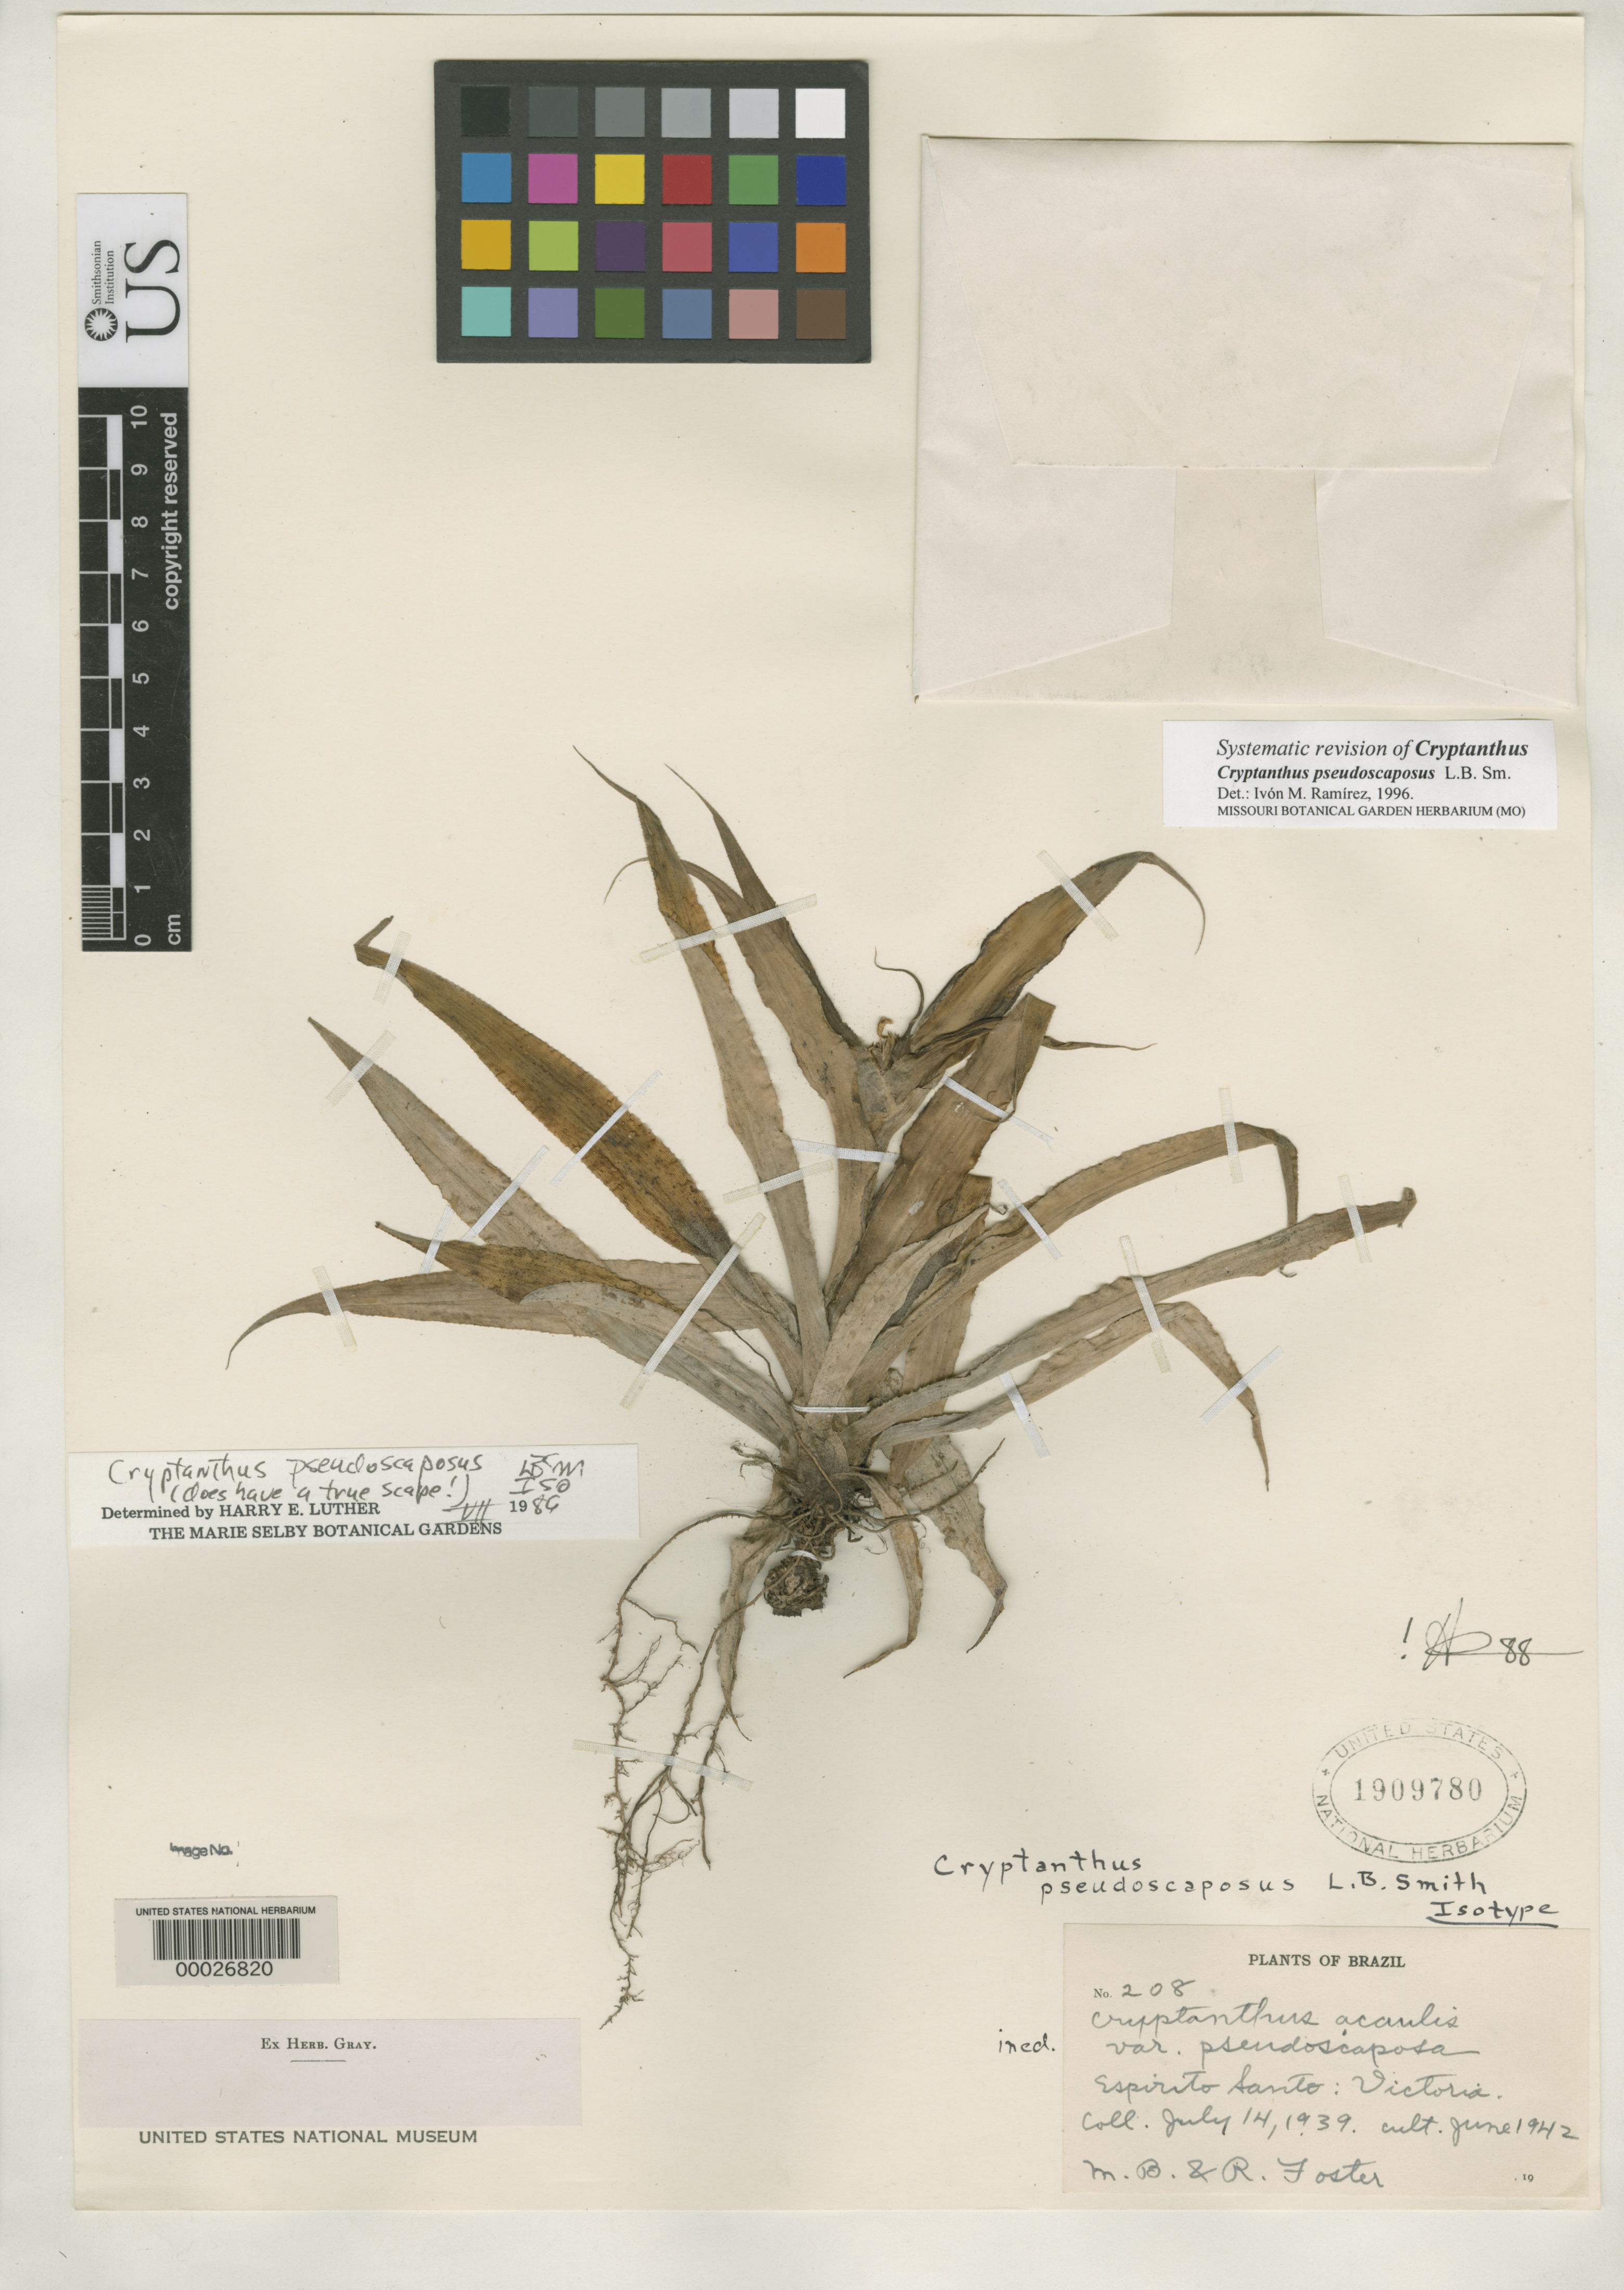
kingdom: Plantae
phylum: Tracheophyta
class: Liliopsida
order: Poales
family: Bromeliaceae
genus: Cryptanthus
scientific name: Cryptanthus pseudoscaposus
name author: L.B. Sm.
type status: Isotype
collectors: M. B. Foster & R. C. Foster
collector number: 208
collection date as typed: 14 Jul 1939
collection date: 1939-07-14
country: Brazil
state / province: Espírito Santo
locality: Victoria.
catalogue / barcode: US 1909780